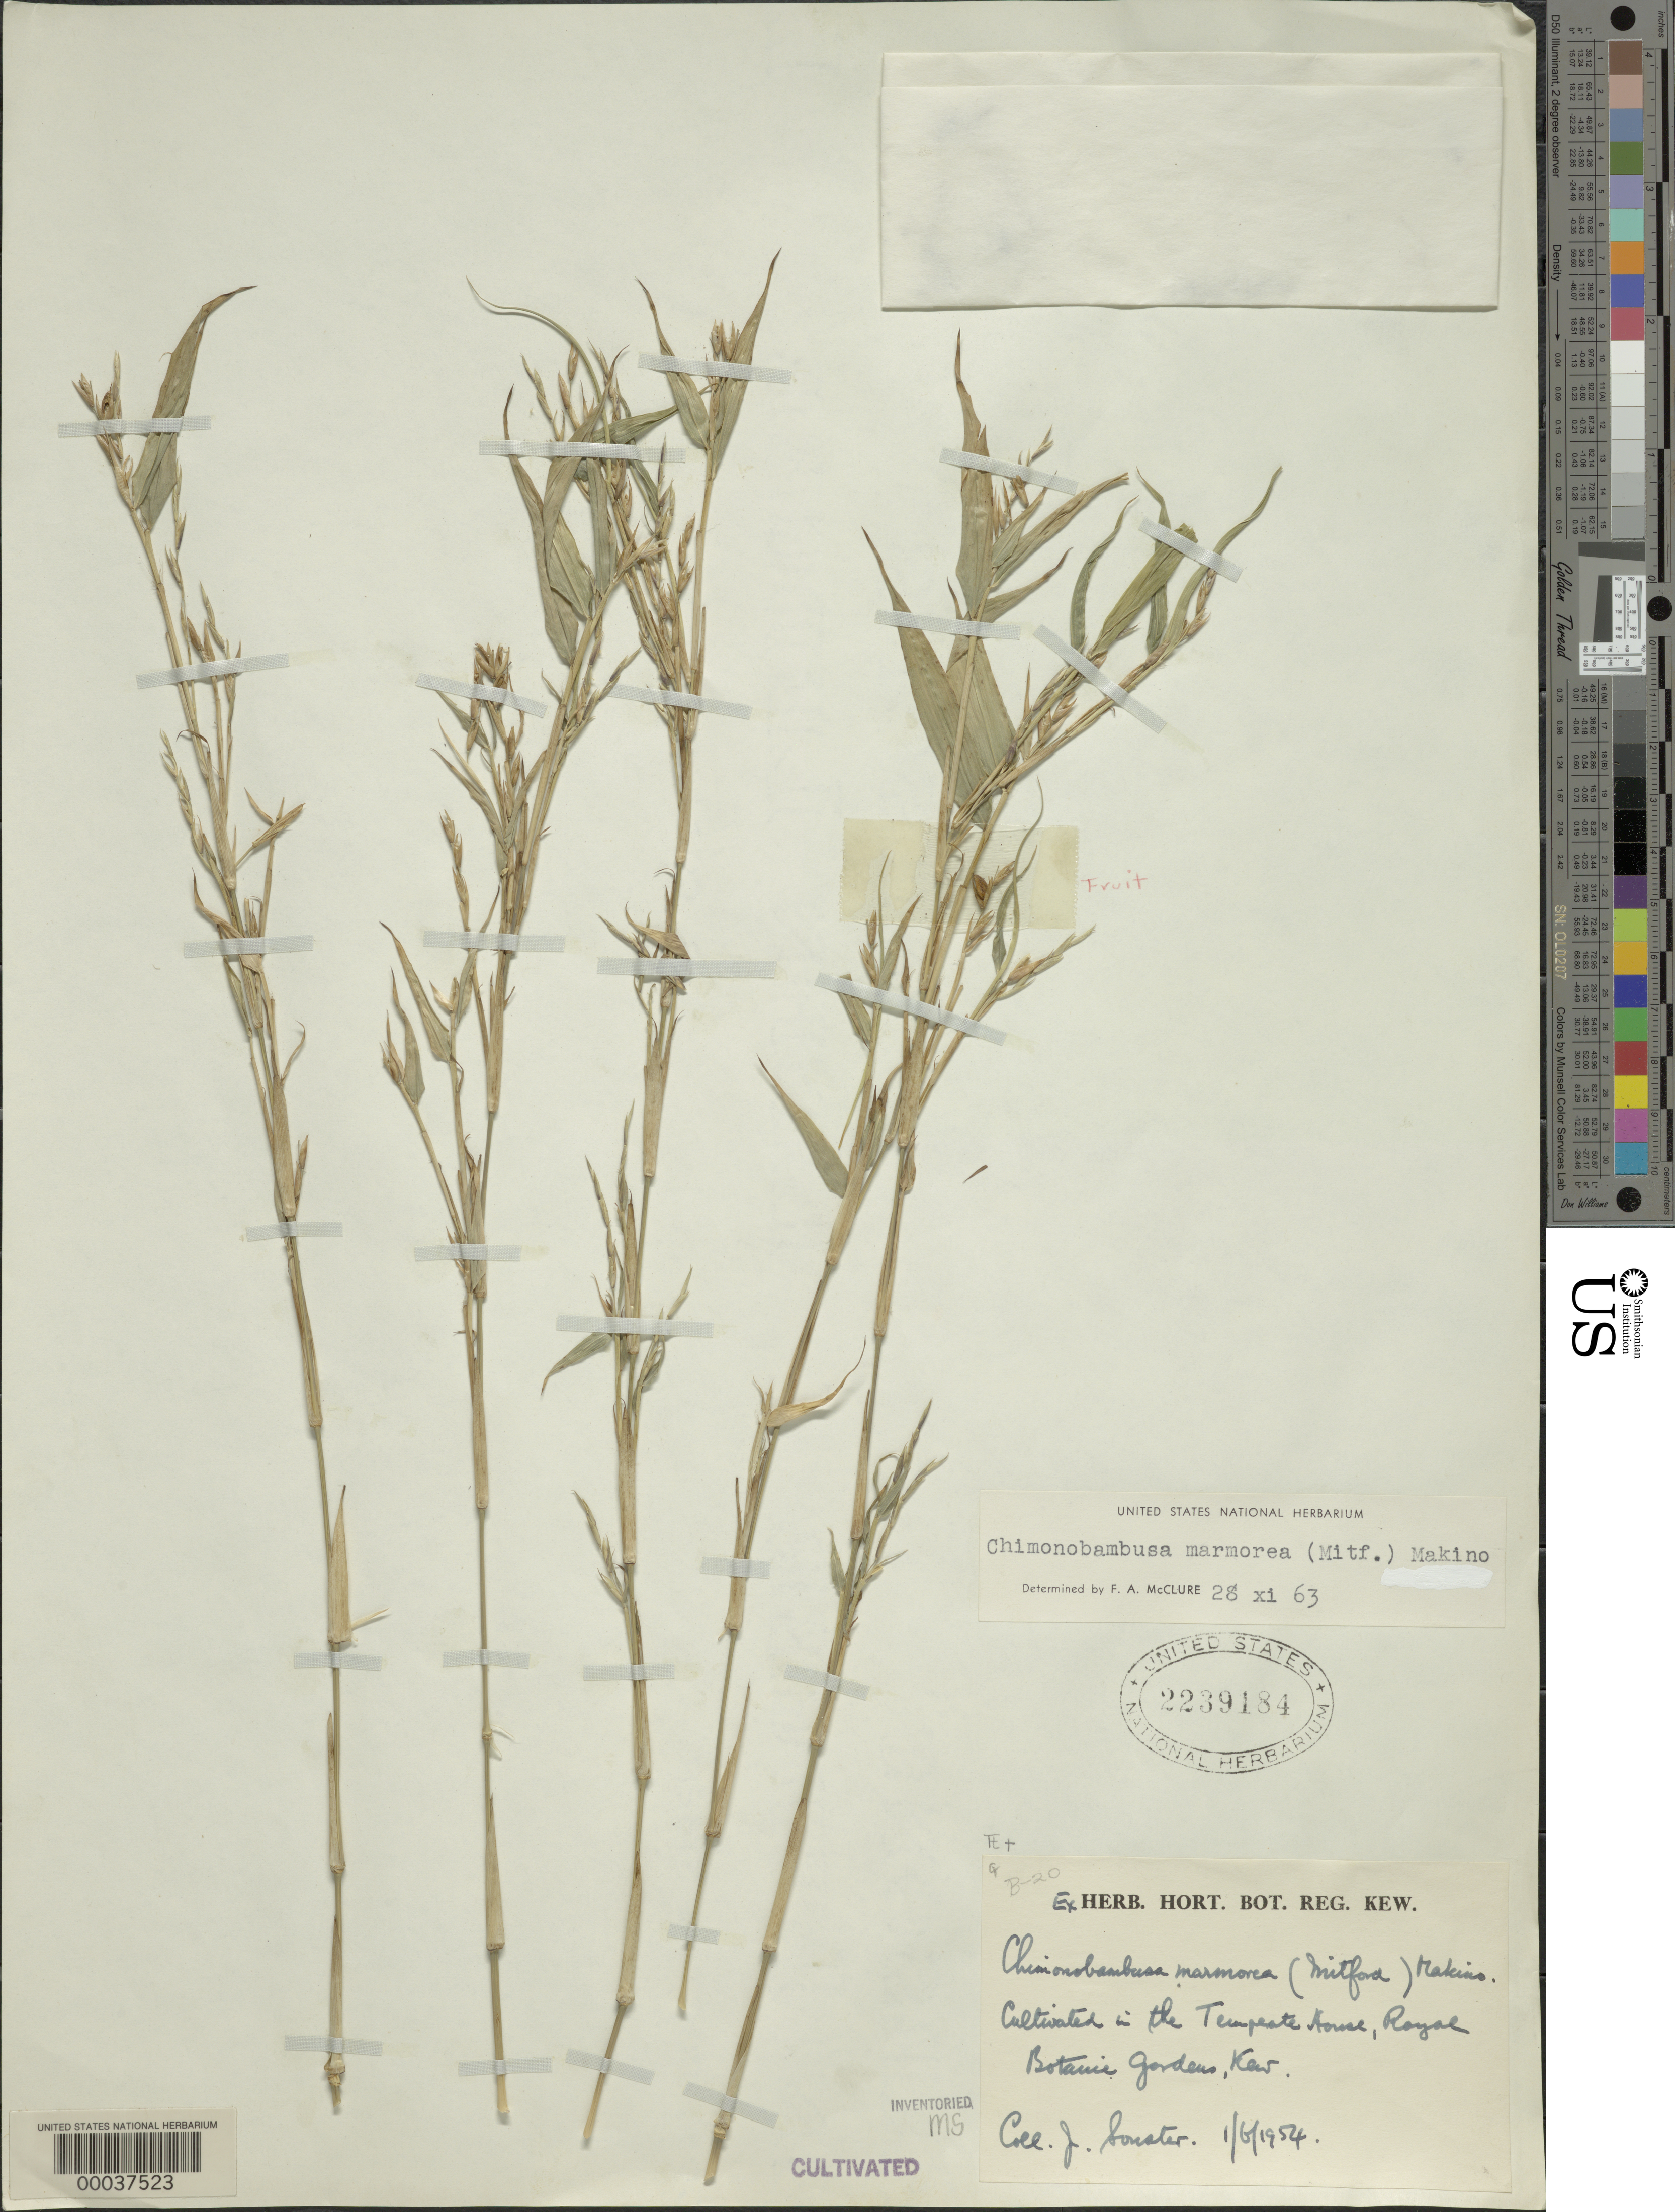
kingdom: Plantae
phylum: Tracheophyta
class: Liliopsida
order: Poales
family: Poaceae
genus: Chimonobambusa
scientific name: Chimonobambusa marmorea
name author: Makino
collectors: J. Sonster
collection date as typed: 01 Jun 1954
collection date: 1954-06-01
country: United Kingdom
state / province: England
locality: Royal botanical gardens-kew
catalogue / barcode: US 2239184